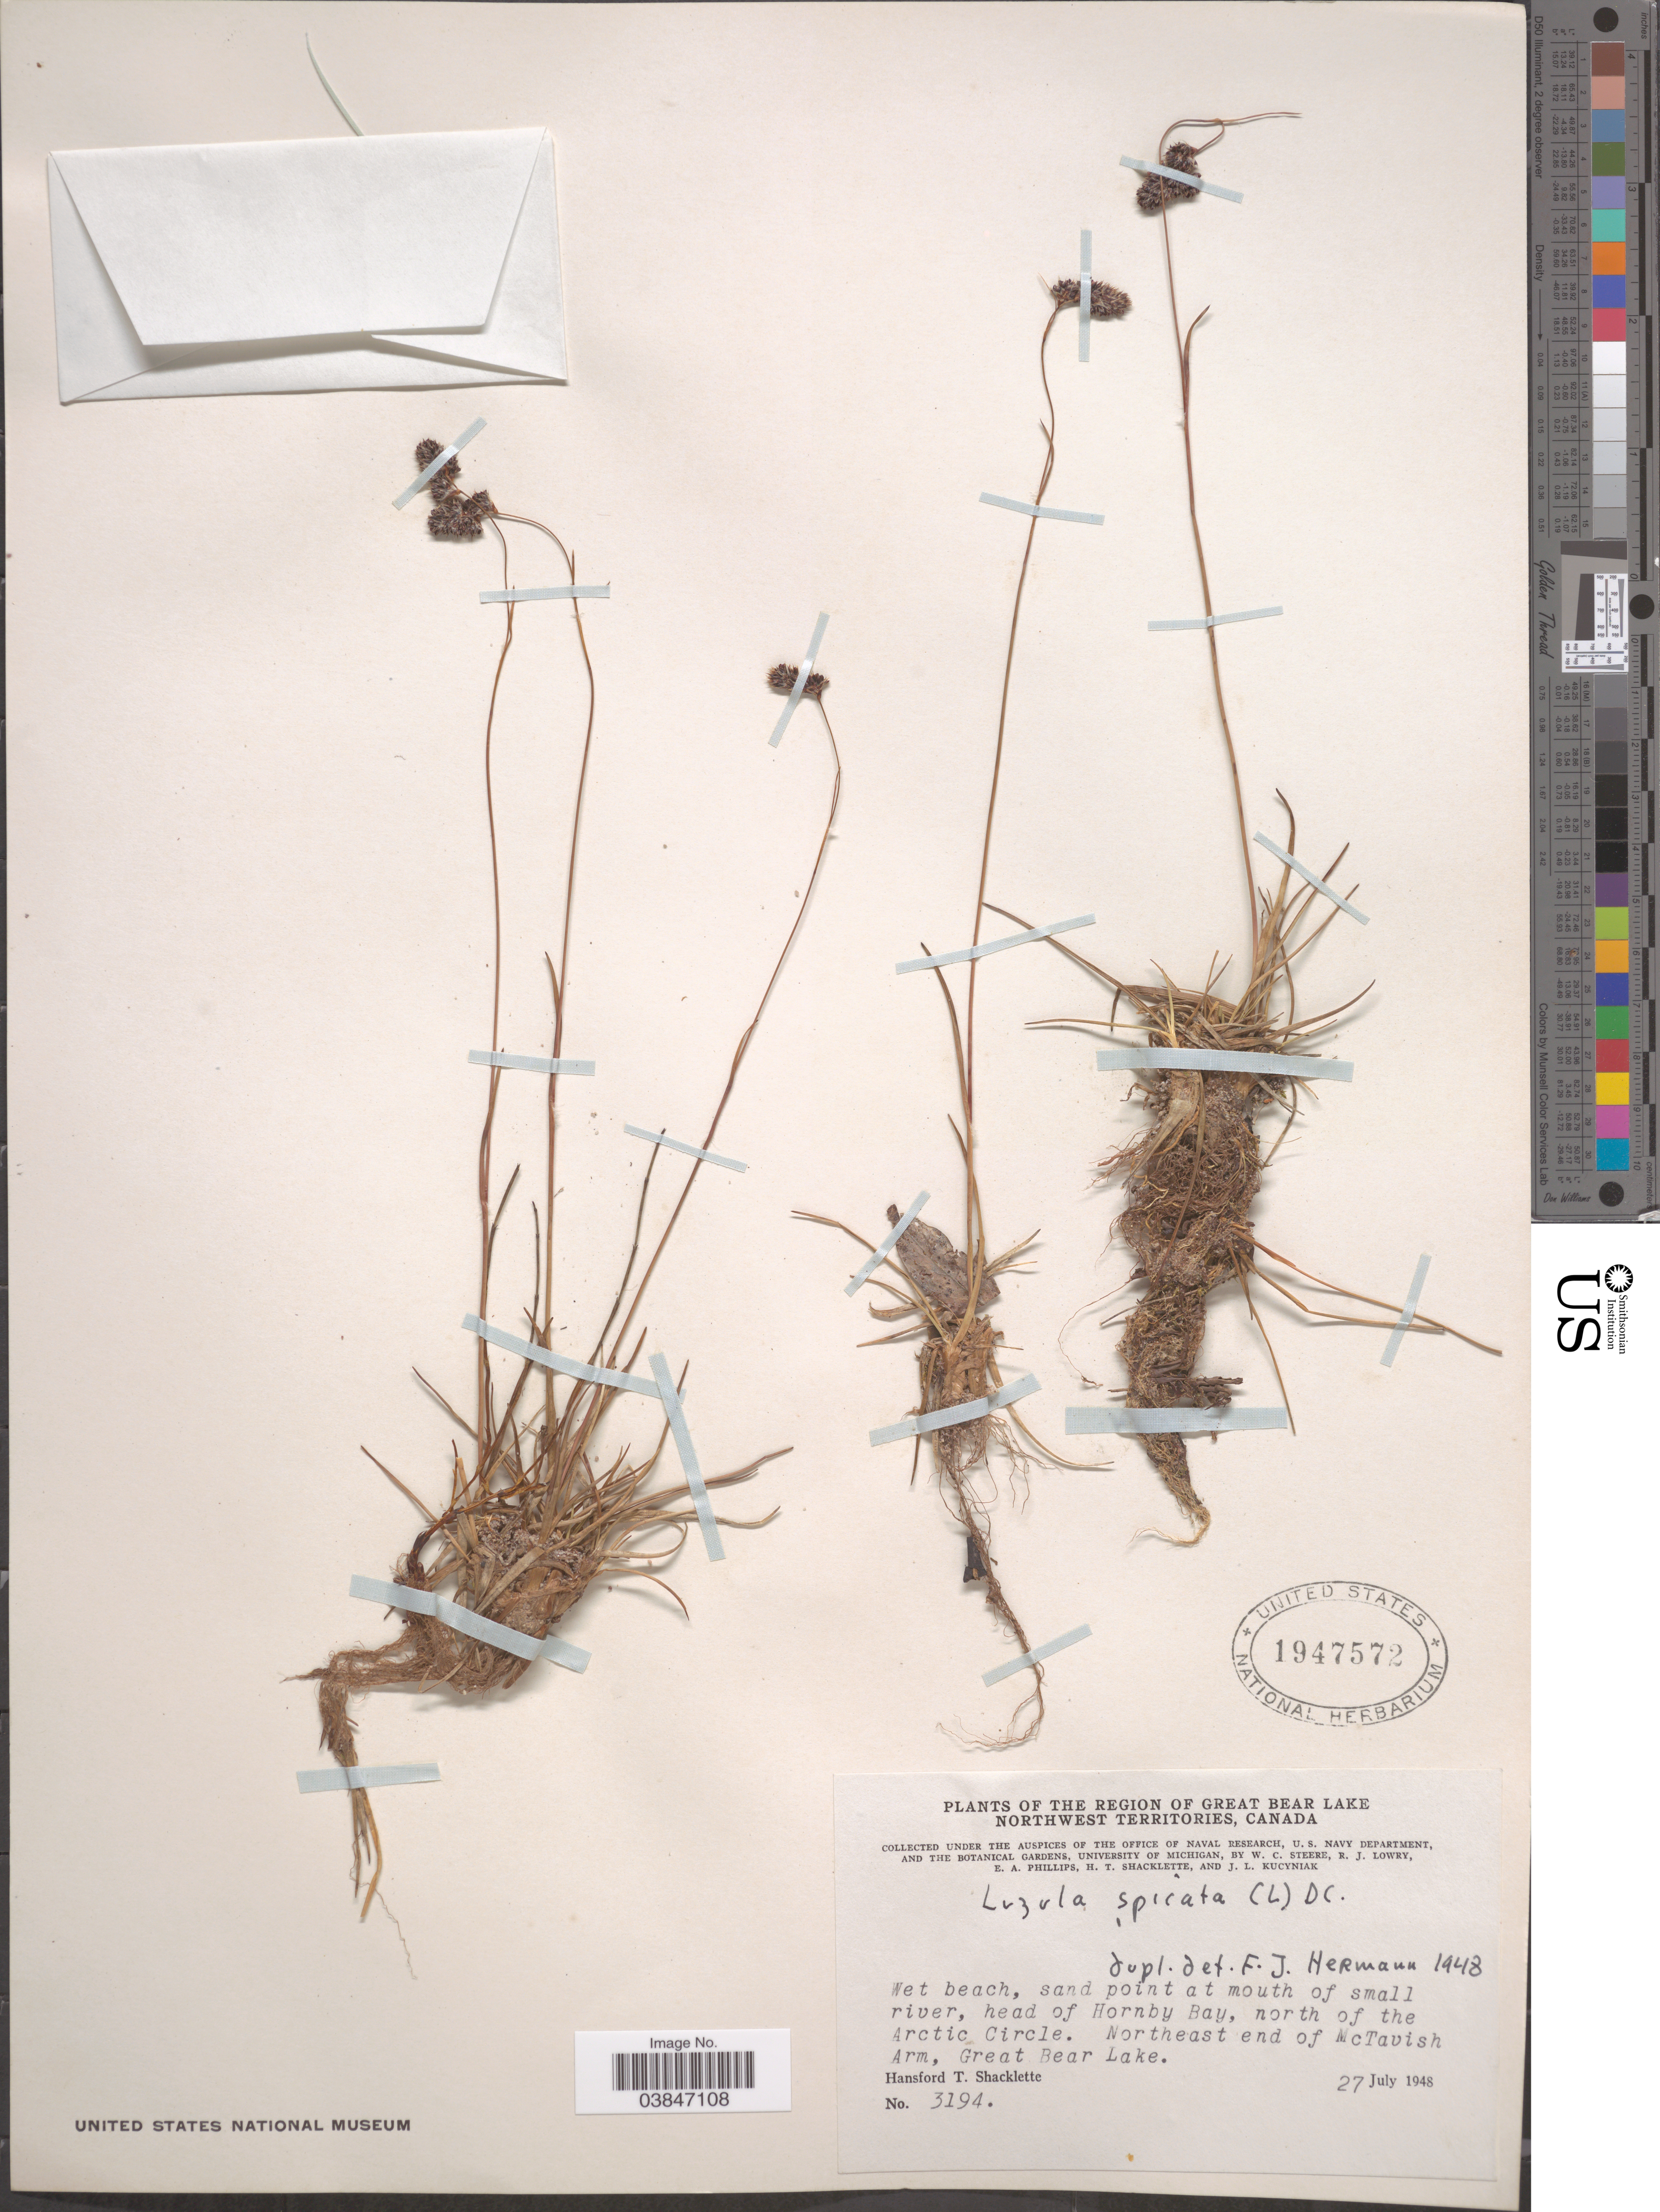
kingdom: Plantae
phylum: Tracheophyta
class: Liliopsida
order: Poales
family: Juncaceae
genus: Luzula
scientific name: Luzula spicata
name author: (L.) DC.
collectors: H. Shacklette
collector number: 3194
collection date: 1948-07-27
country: Canada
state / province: Northwest Territories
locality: The Region of Great Bear Lake. Head of Hornby Bay, north of the Arctic Circle. Northeast end of McTavish Arm, Great Bear Lake.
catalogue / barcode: US 1947572